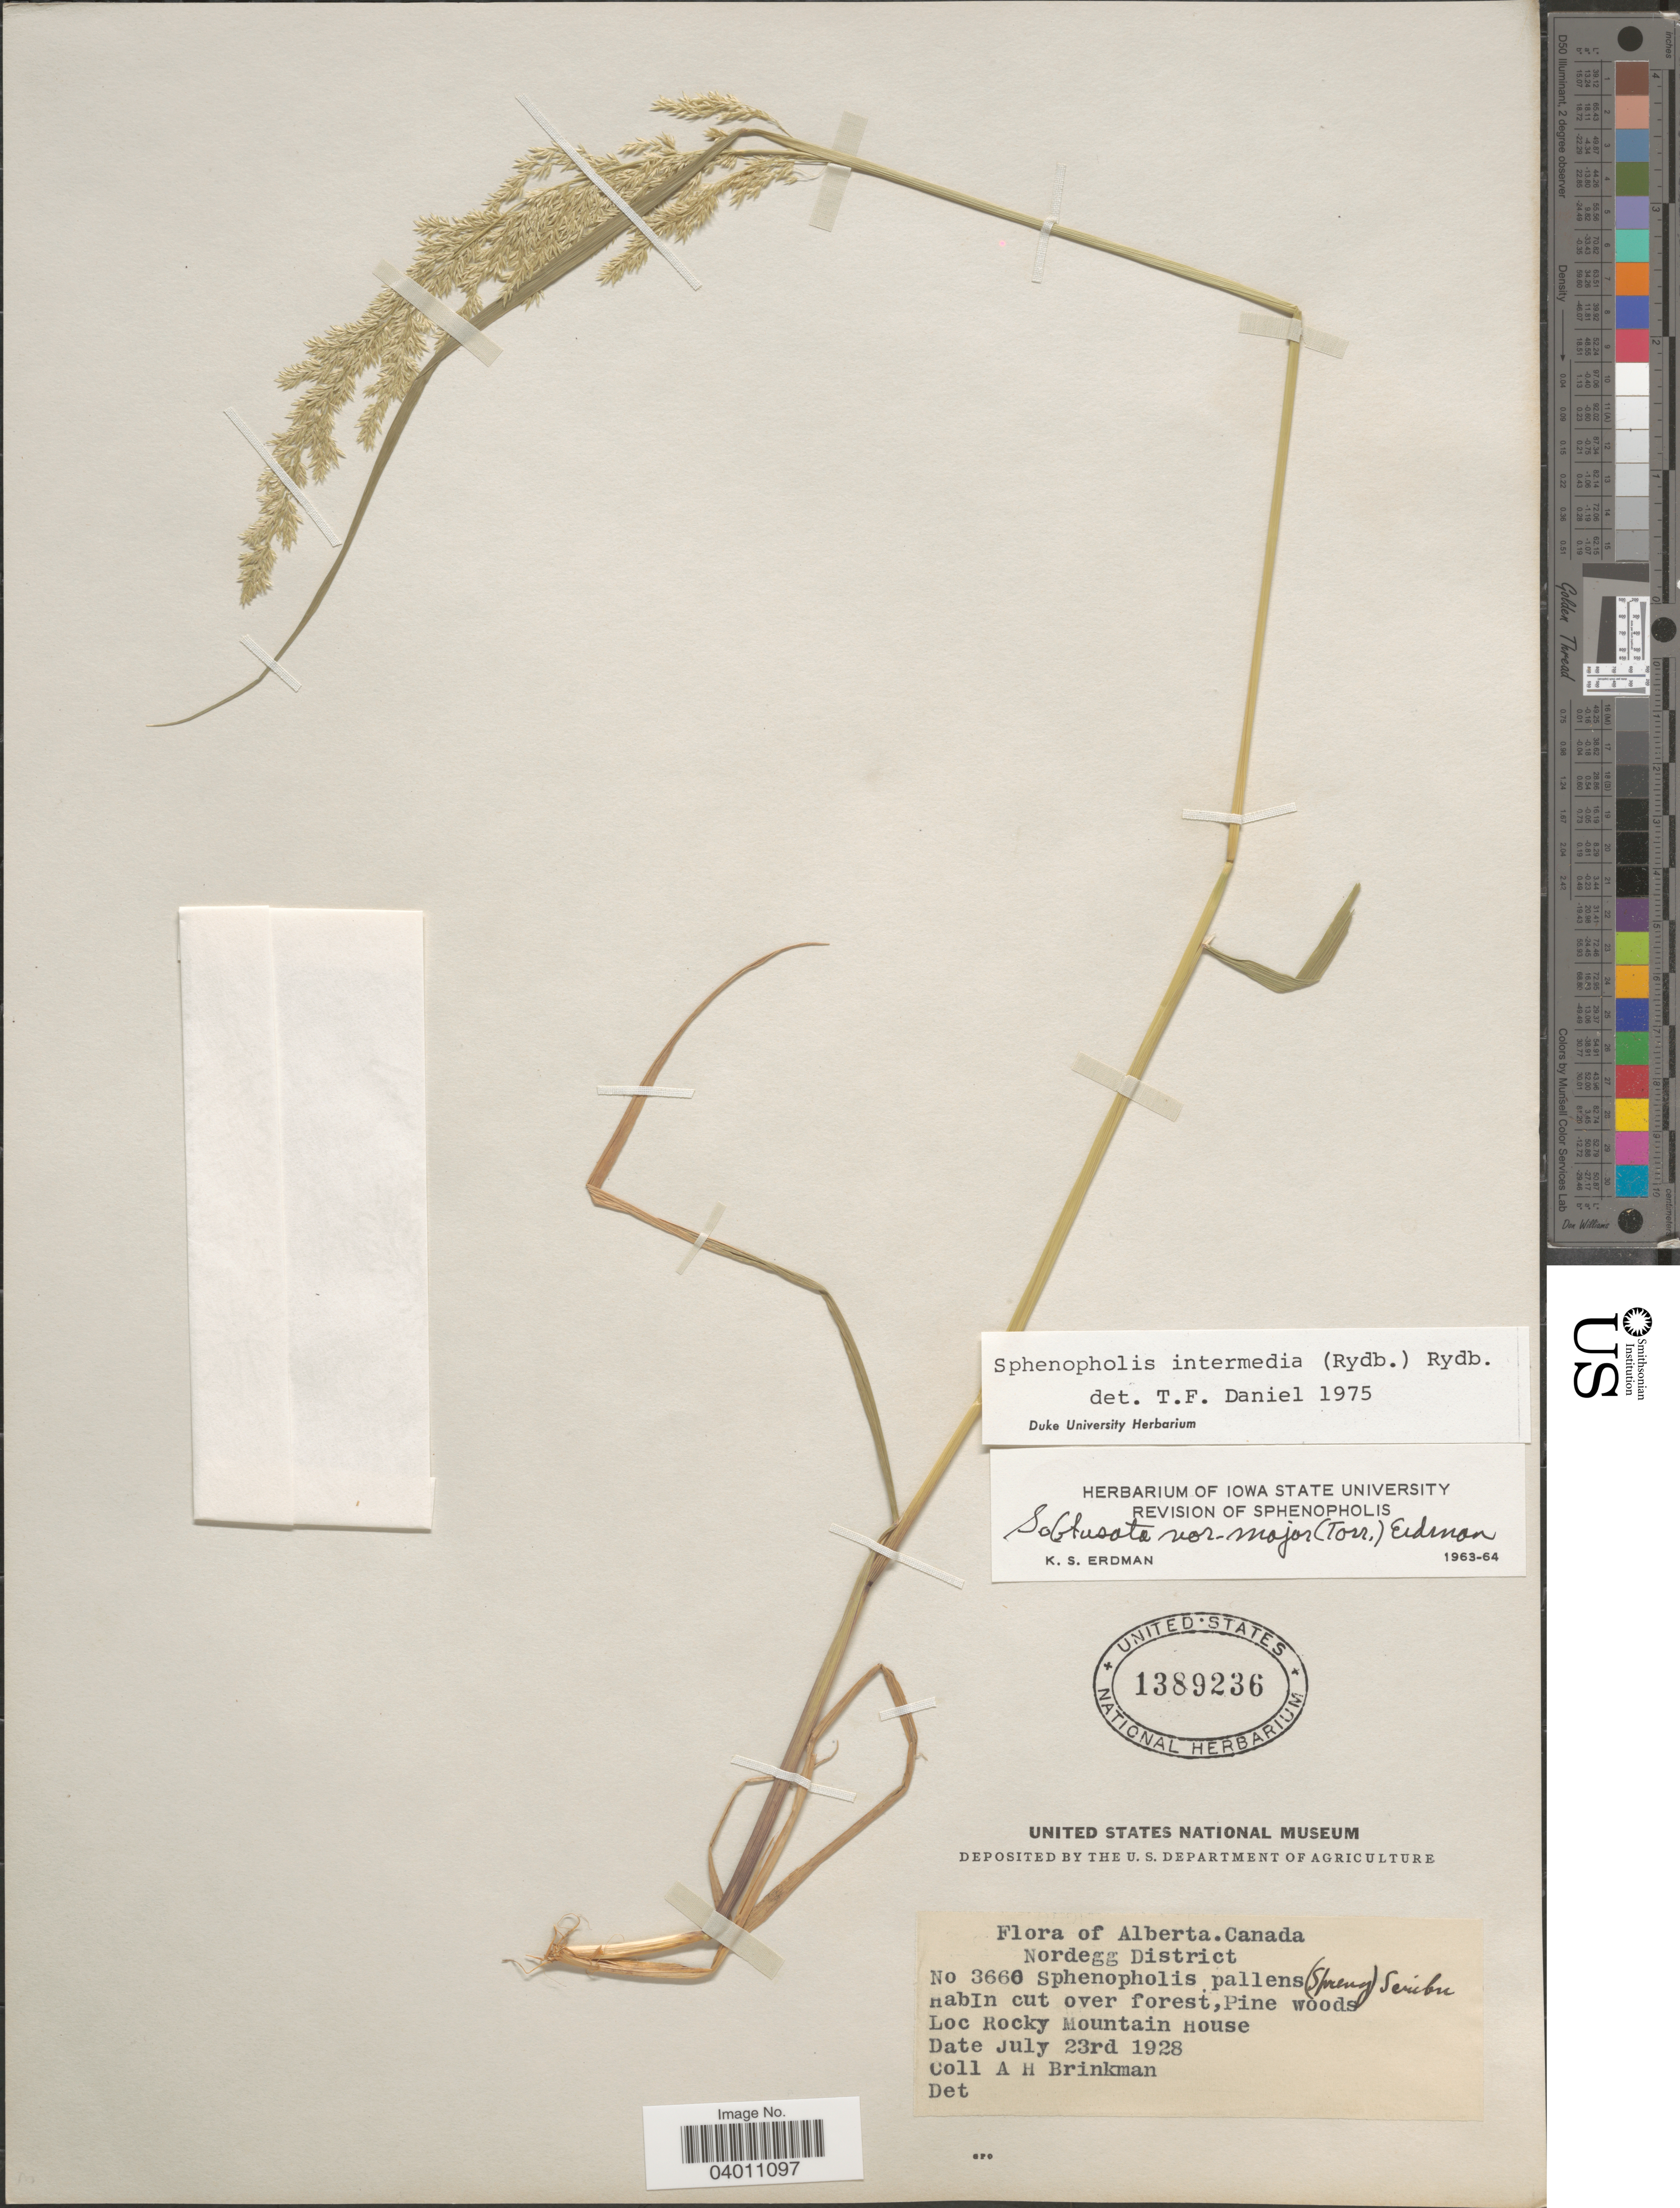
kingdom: Plantae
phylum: Tracheophyta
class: Liliopsida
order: Poales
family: Poaceae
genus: Sphenopholis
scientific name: Sphenopholis intermedia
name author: (Rydb.) Rydb.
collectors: A. Brinkman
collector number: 3660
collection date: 1928-07-23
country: Canada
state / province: Alberta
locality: Nordegg District. Rocky Mountain House.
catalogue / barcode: US 1389236